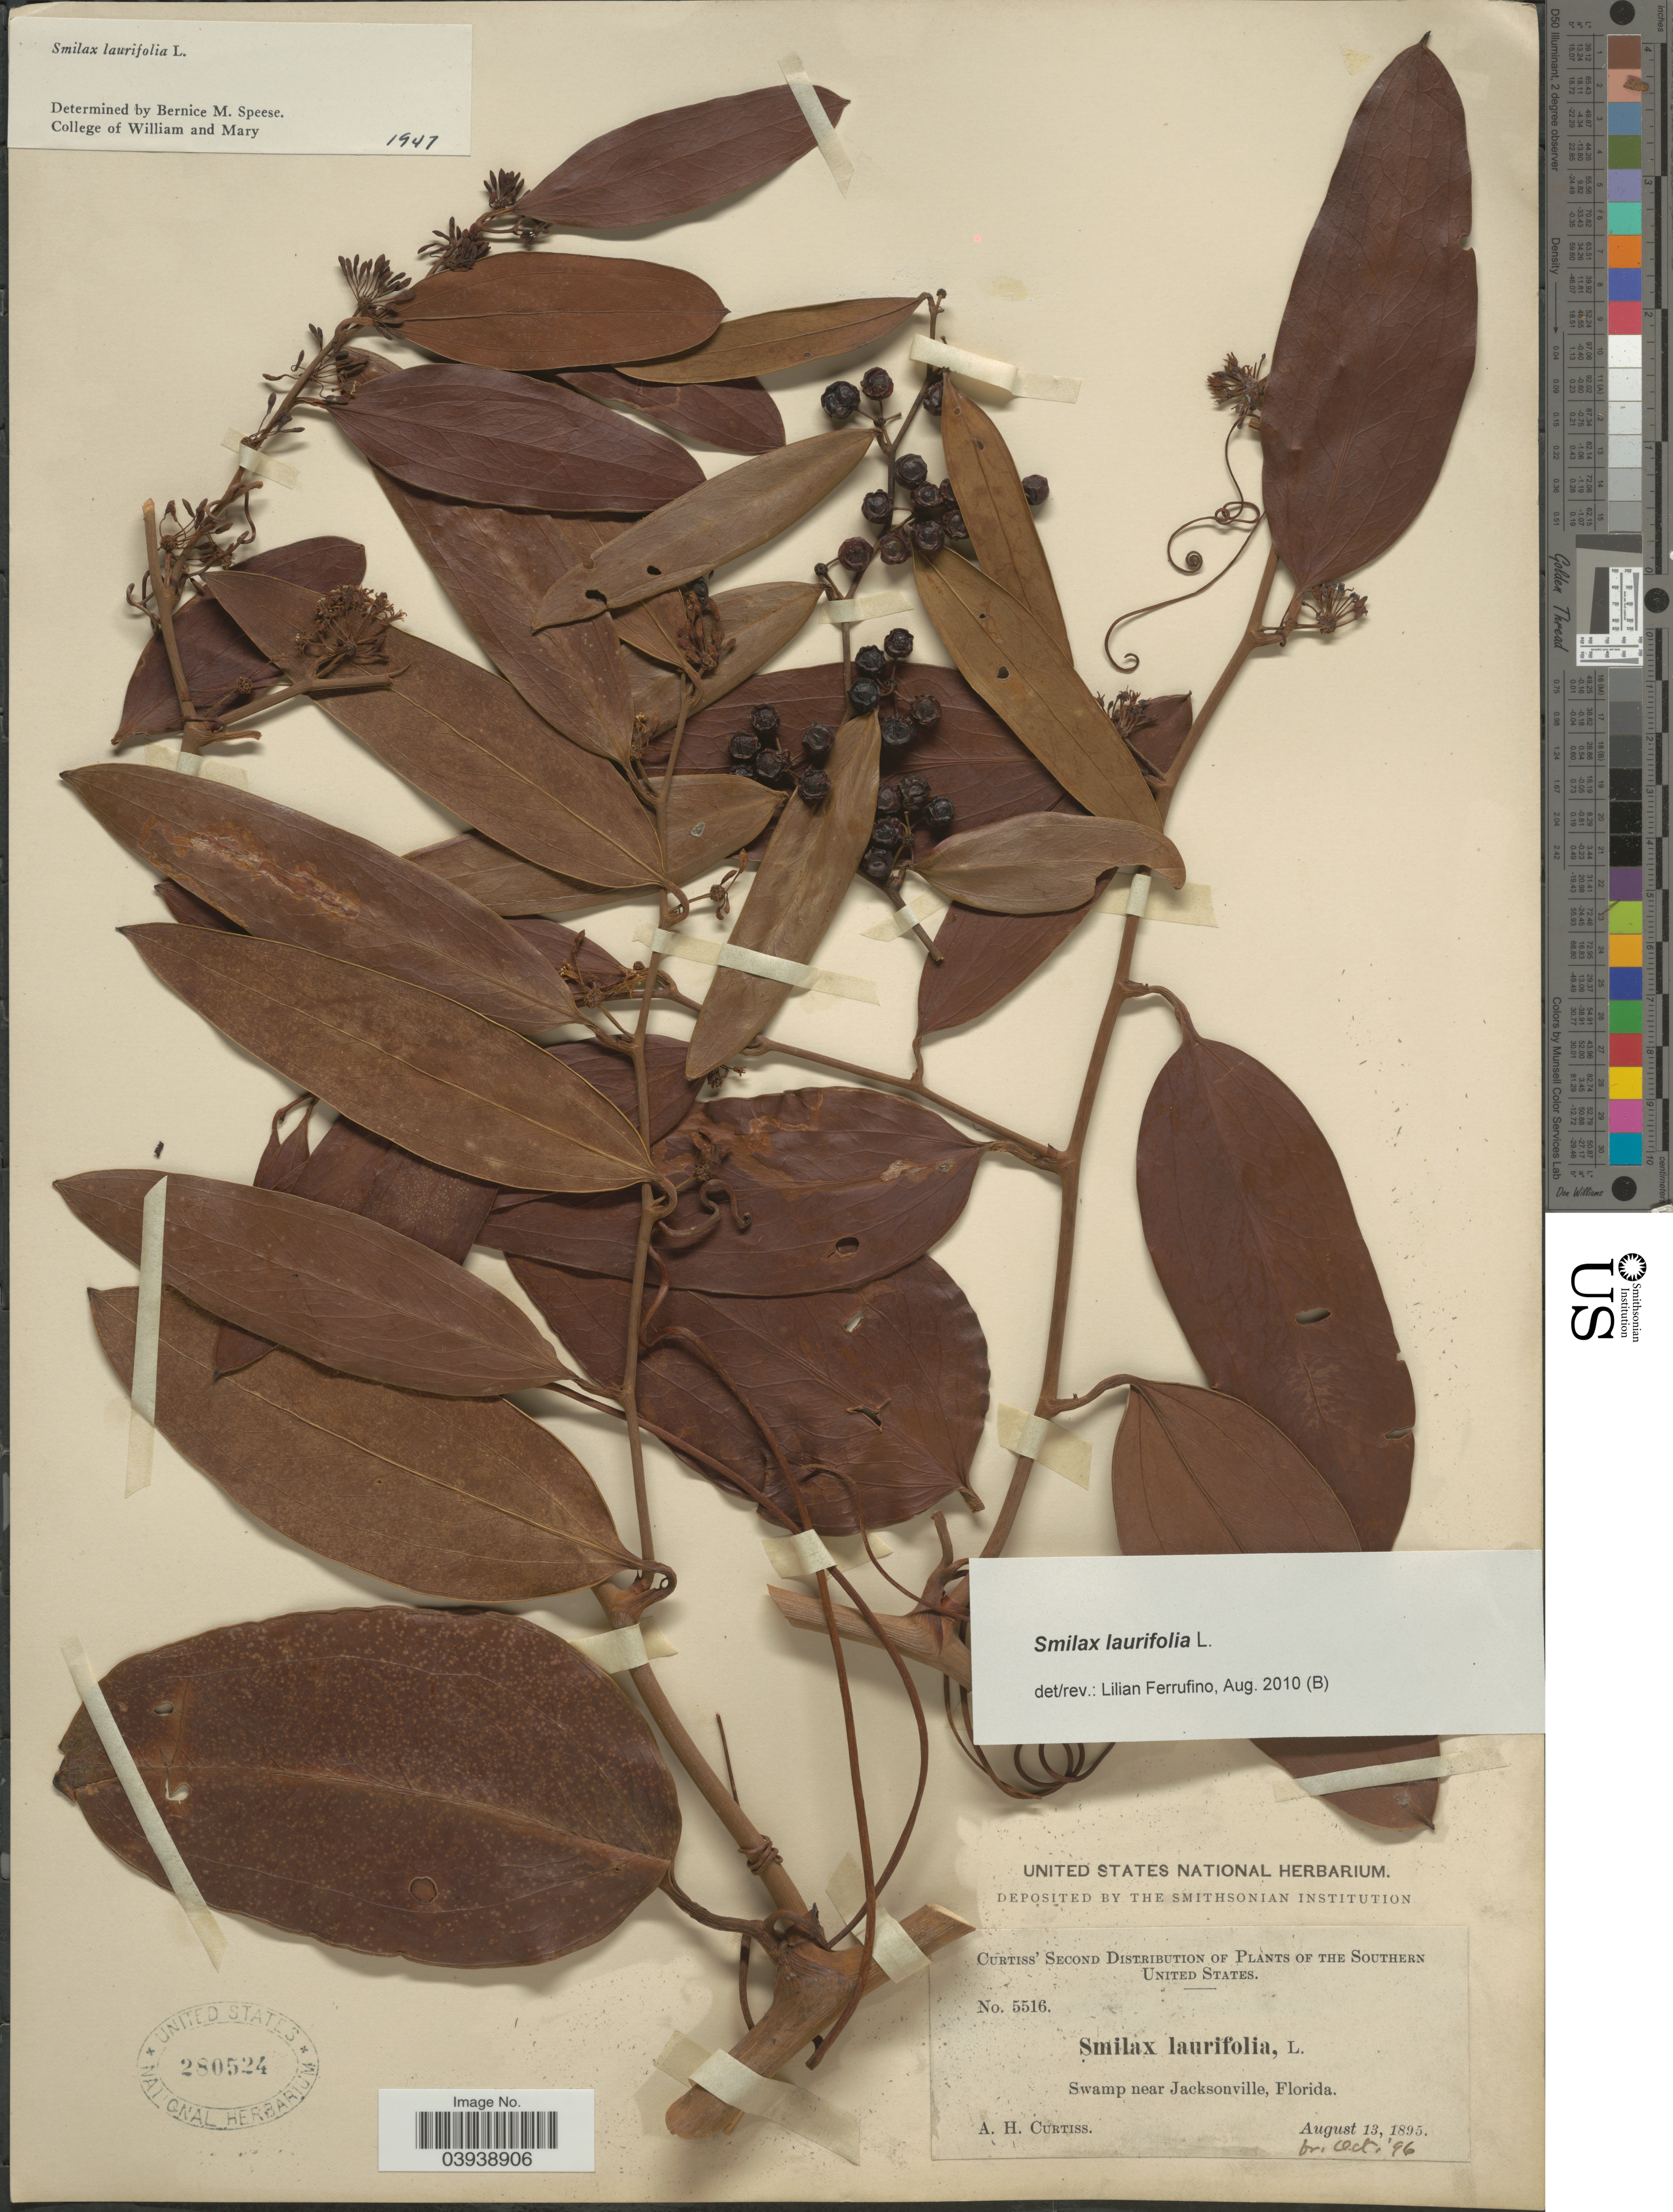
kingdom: Plantae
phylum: Tracheophyta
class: Liliopsida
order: Liliales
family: Smilacaceae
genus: Smilax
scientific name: Smilax laurifolia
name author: L.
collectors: A. H. Curtiss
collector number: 5516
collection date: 1895-08-13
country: United States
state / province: Florida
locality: Southern United States. Swamp near Jacksonville.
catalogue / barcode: US 280524